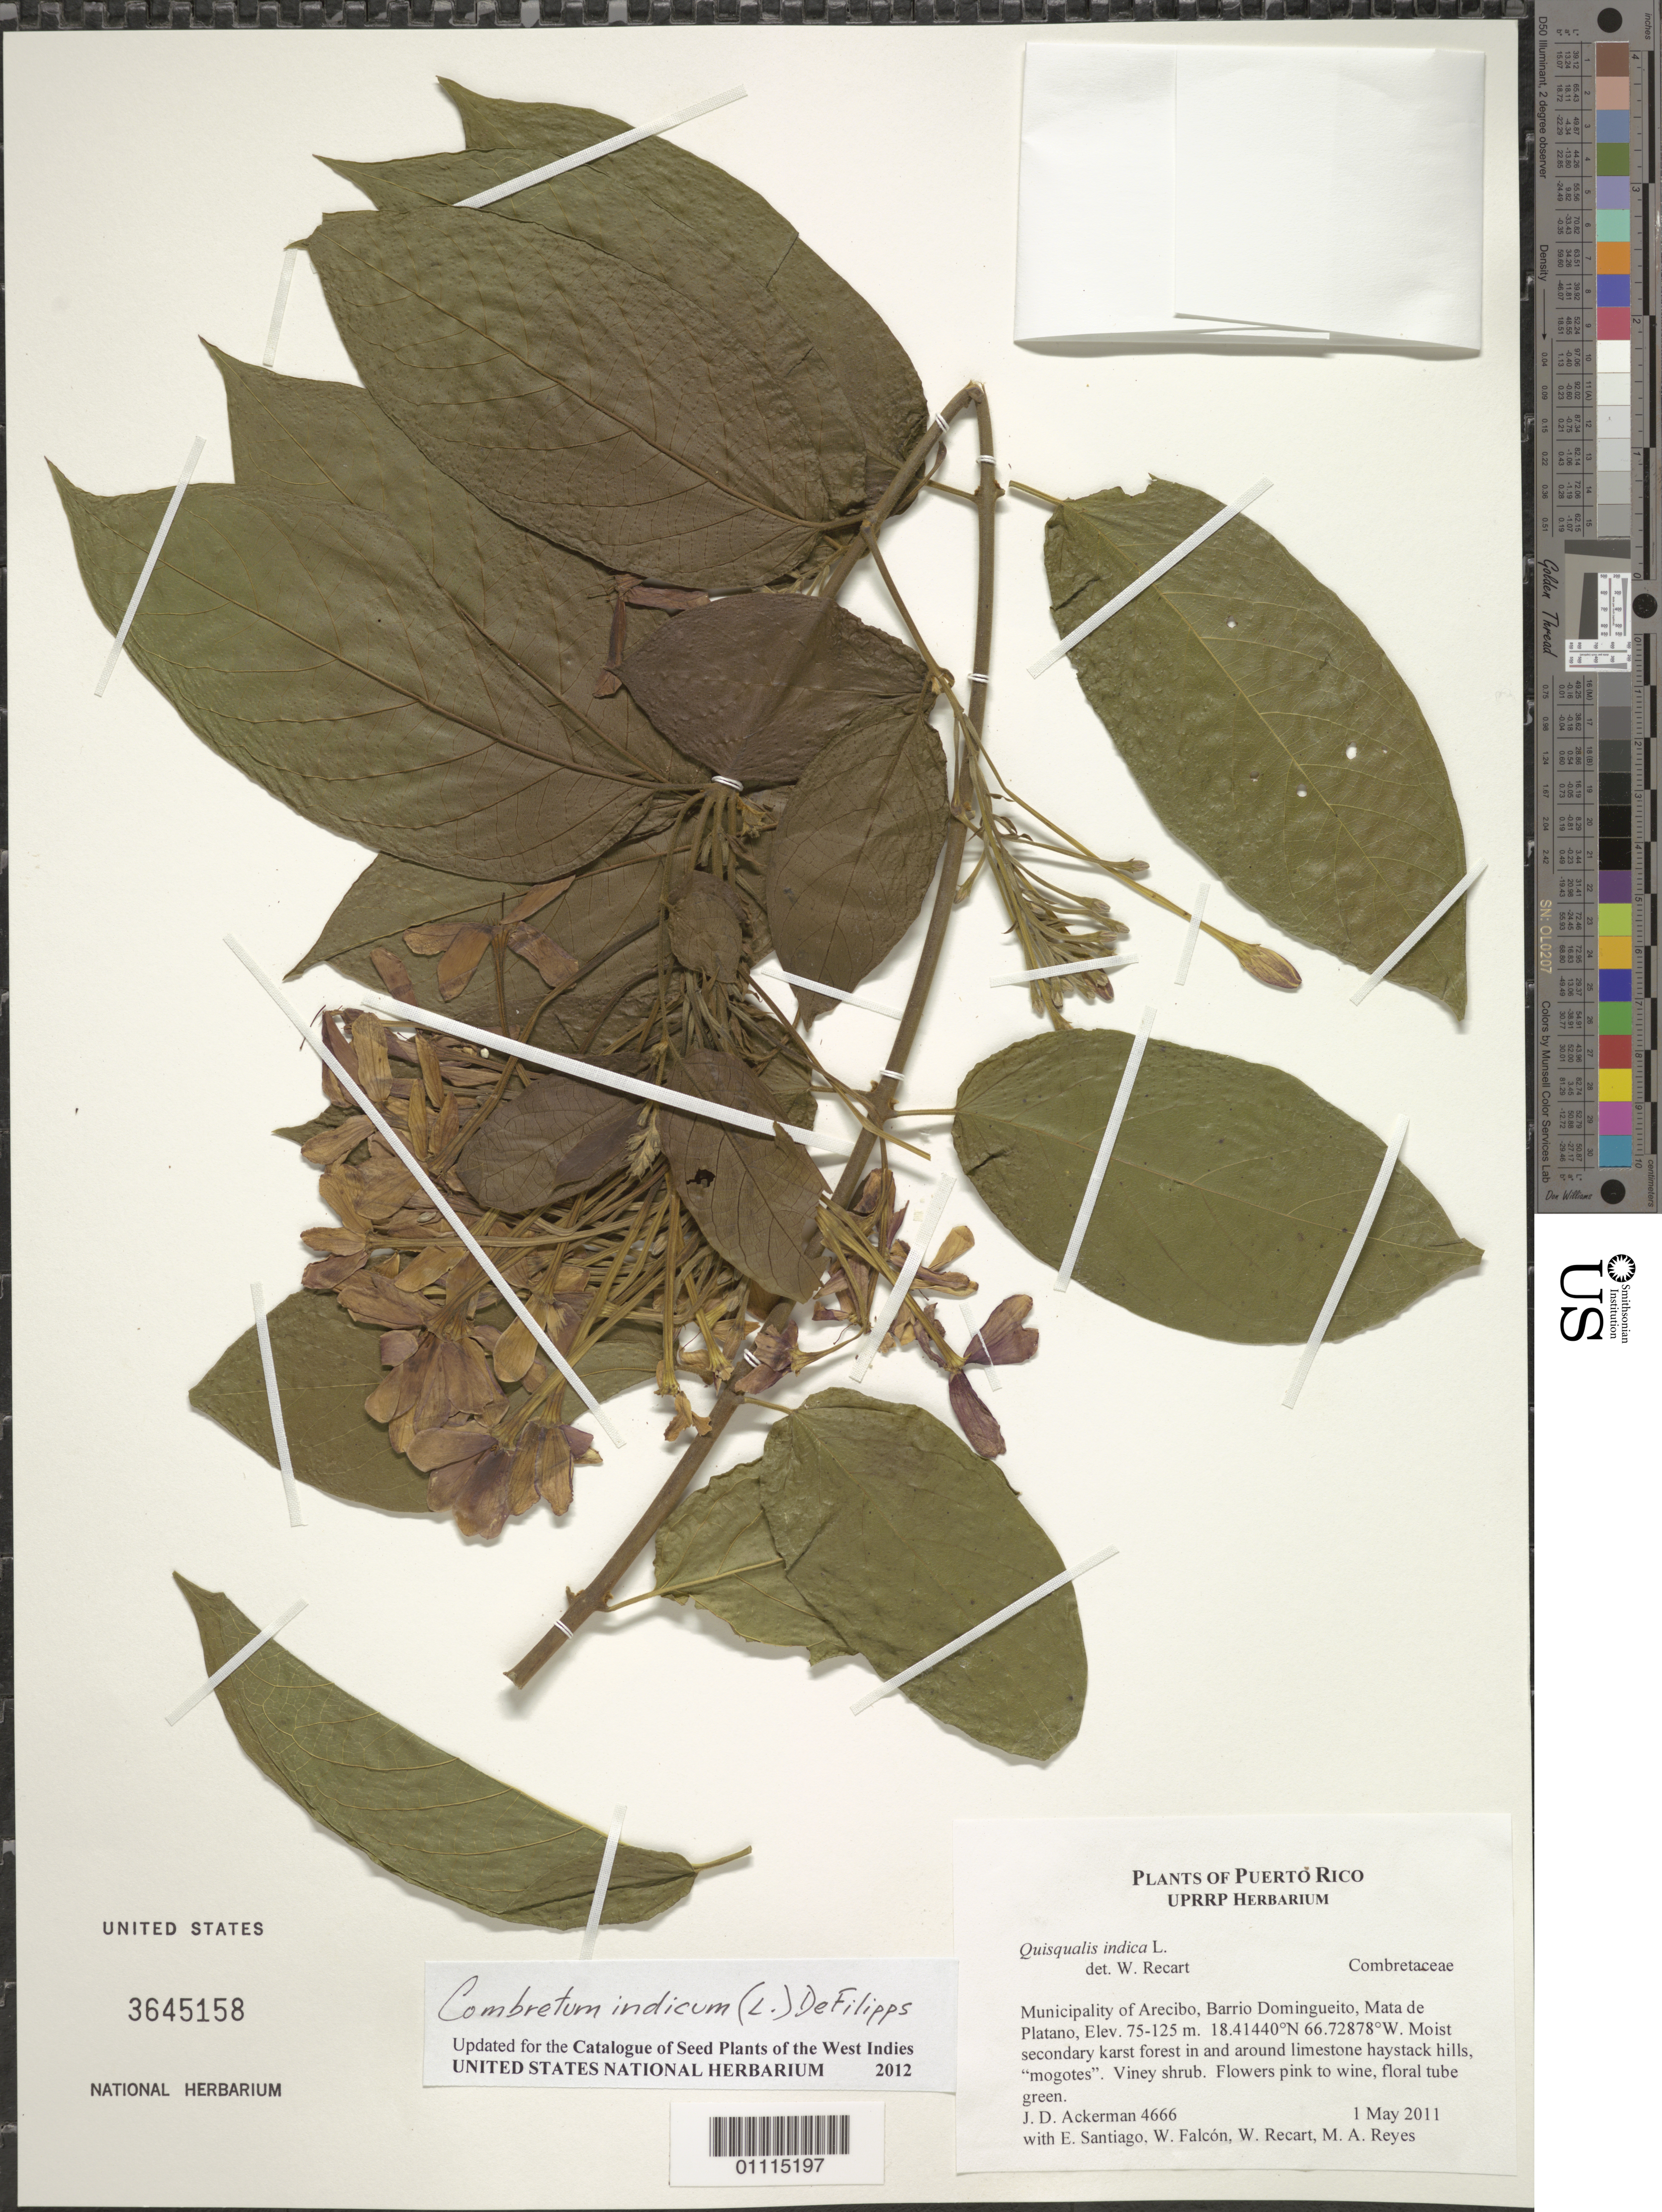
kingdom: Plantae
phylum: Tracheophyta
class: Magnoliopsida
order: Myrtales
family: Combretaceae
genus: Combretum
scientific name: Combretum indicum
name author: (L.) DeFilipps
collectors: J. D. Ackerman, E. Santiago, W. Falcón, W. Recart & M. Reyes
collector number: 4666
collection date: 2011-05-01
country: Puerto Rico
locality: Mun. Arecibo. Barrio domingueito, Mata de Platano.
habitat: Moist secondary karst forest in and around limestone haystack hills, "mogotes."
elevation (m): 75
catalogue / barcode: US 3645158